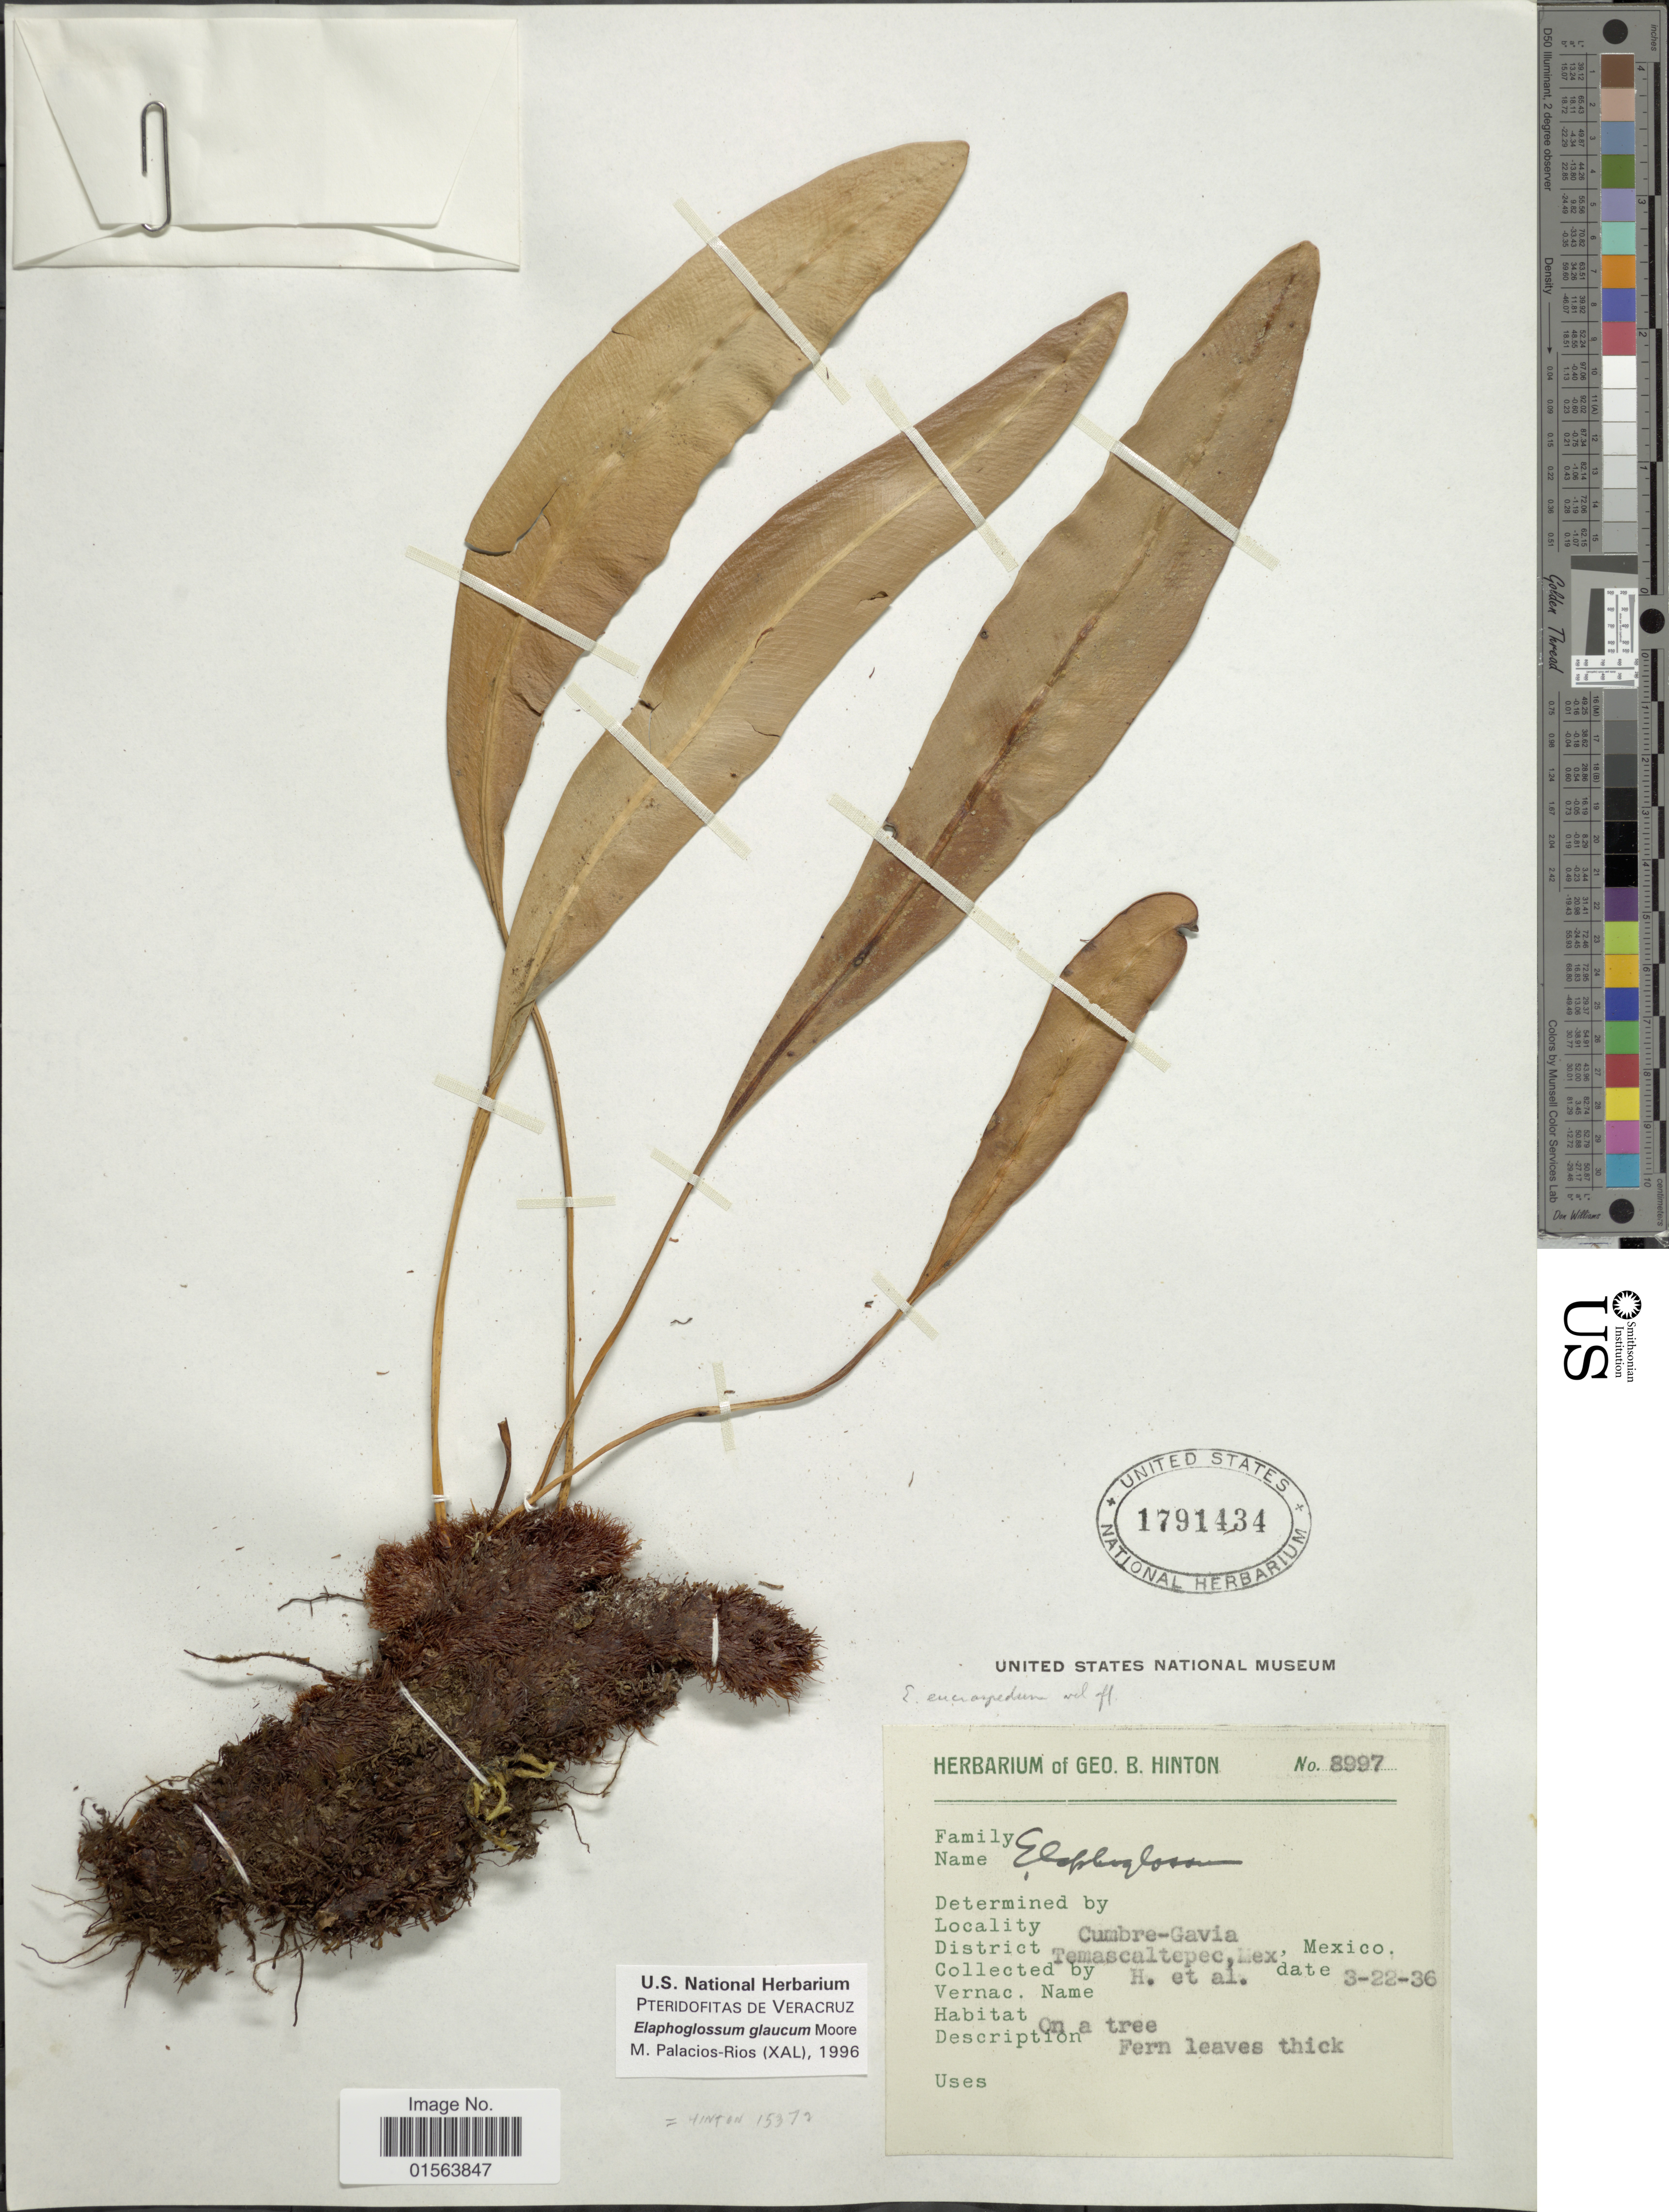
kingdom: Plantae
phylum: Tracheophyta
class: Polypodiopsida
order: Polypodiales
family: Dryopteridaceae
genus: Elaphoglossum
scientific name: Elaphoglossum glaucum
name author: T. Moore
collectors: G. B. Hinton & et al.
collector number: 8997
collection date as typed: Transcribed d/m/y: 23//36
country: Mexico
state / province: México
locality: Cumbre-Gavia, Temascaltepec, Mex.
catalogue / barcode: US 1791434